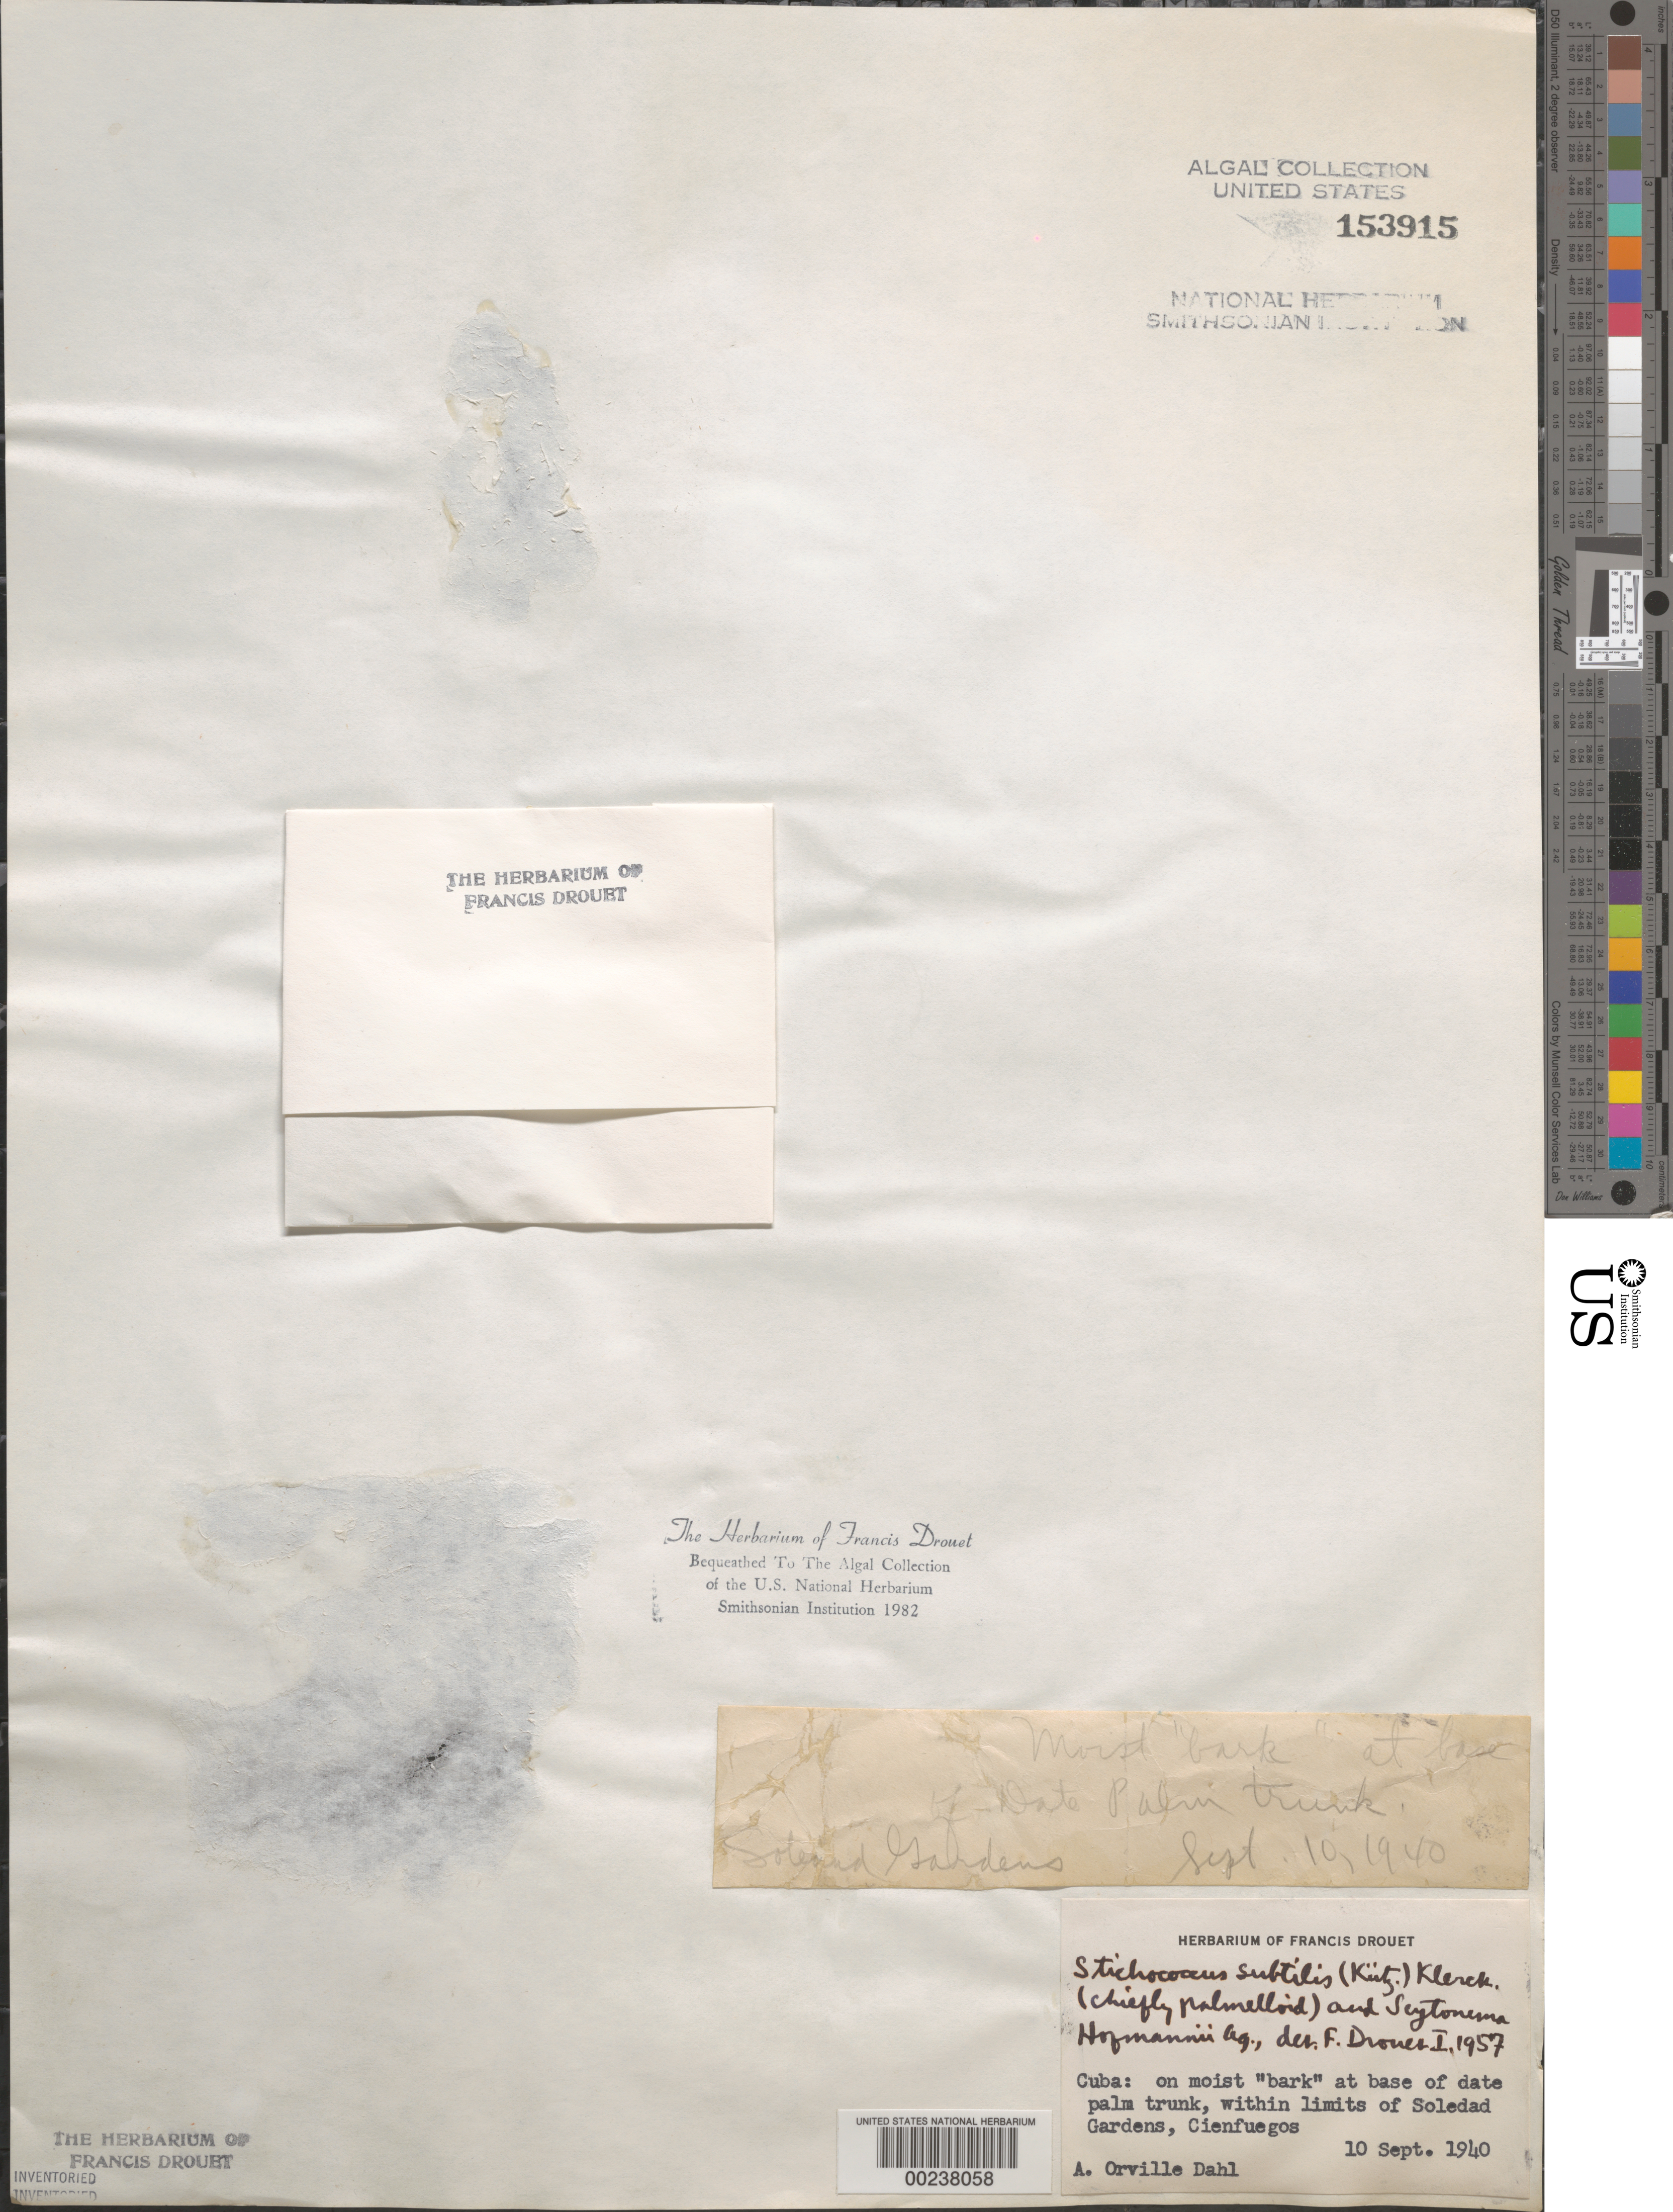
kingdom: Plantae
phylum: Charophyta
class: Klebsormidiophyceae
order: Klebsormidiales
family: Klebsormidiaceae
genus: Klebsormidium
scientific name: Klebsormidium subtile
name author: (Kütz.) Mikhailyuk et al.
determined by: Algae name updating Project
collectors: A. Dahl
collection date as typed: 10 Sep 1940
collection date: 1940-09-10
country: Cuba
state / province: Cienfuegos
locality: Cienfuegos, soledad botanical gardens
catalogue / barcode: US 153915